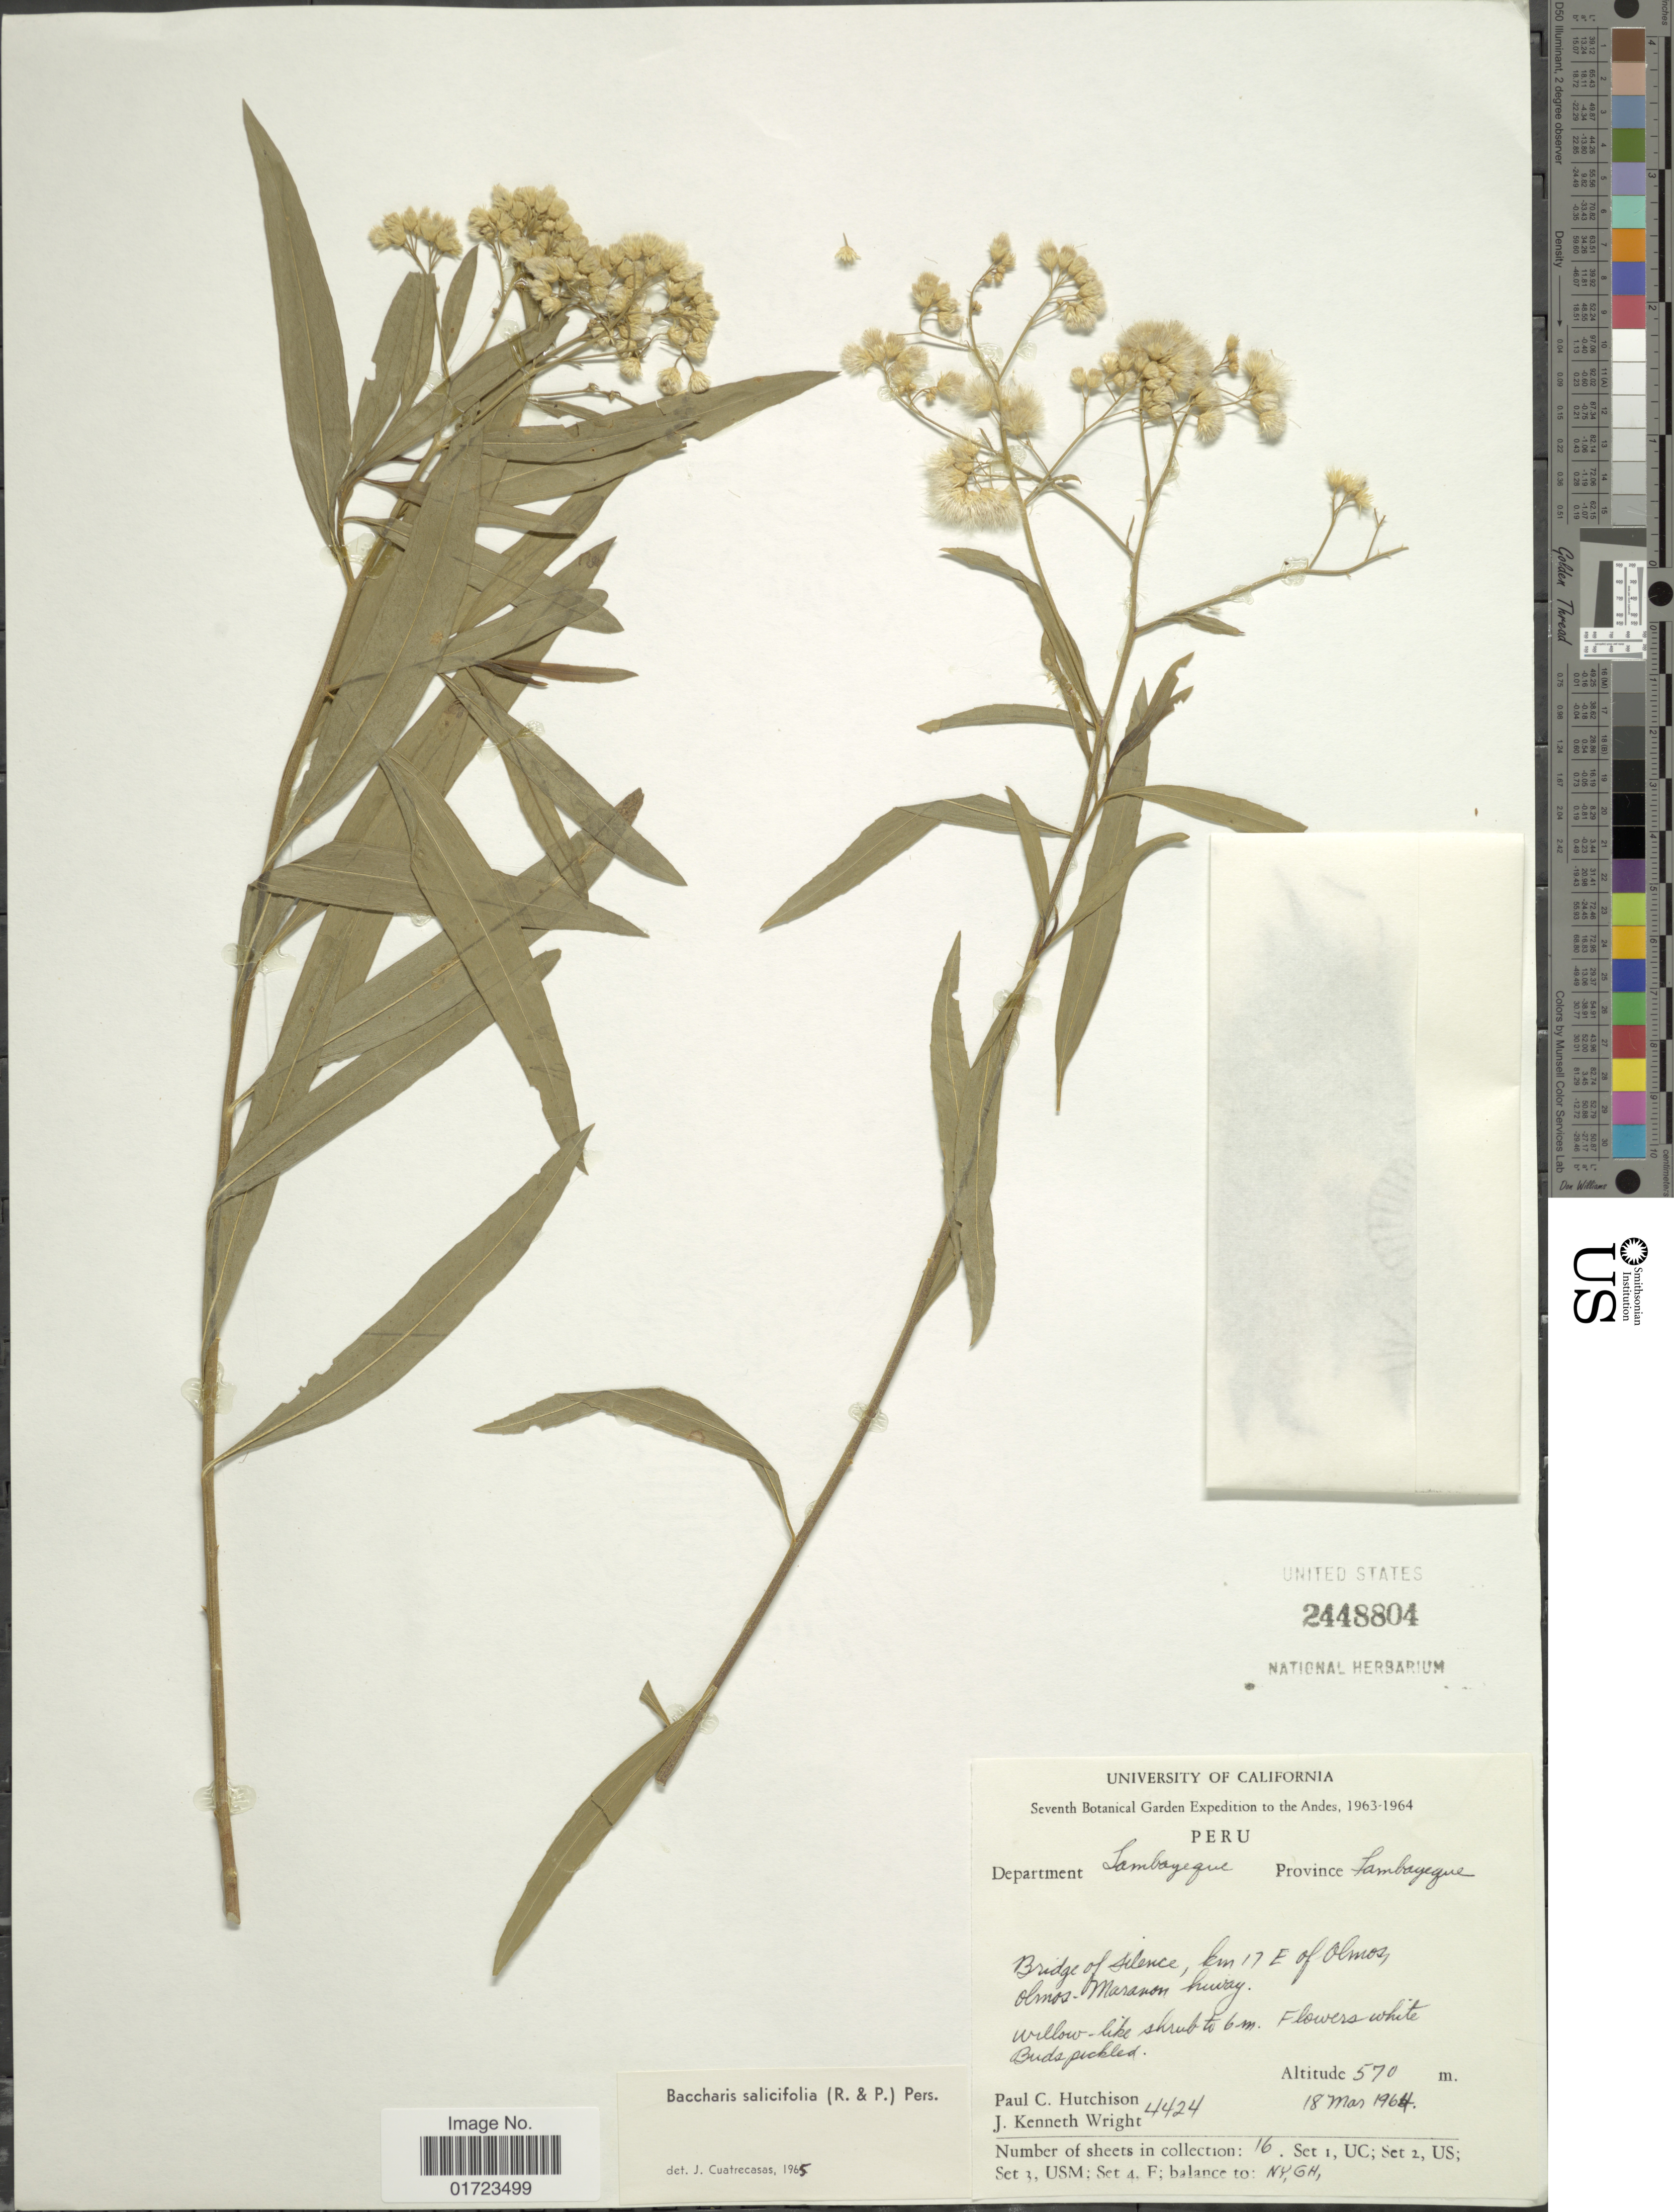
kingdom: Plantae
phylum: Tracheophyta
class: Magnoliopsida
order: Asterales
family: Asteraceae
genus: Baccharis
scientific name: Baccharis salicifolia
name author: (Ruiz & Pav.) Pers.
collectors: P. C. Hutchison & J. K. Wright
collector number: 4424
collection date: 1964-03-18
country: Peru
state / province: Lambayeque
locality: Bridge of Silence, km. 17 E. of Olmos, Olmos - Marañon hiway, Province Lambayeque, Department Lambayeque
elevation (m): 570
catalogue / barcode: US 2448804